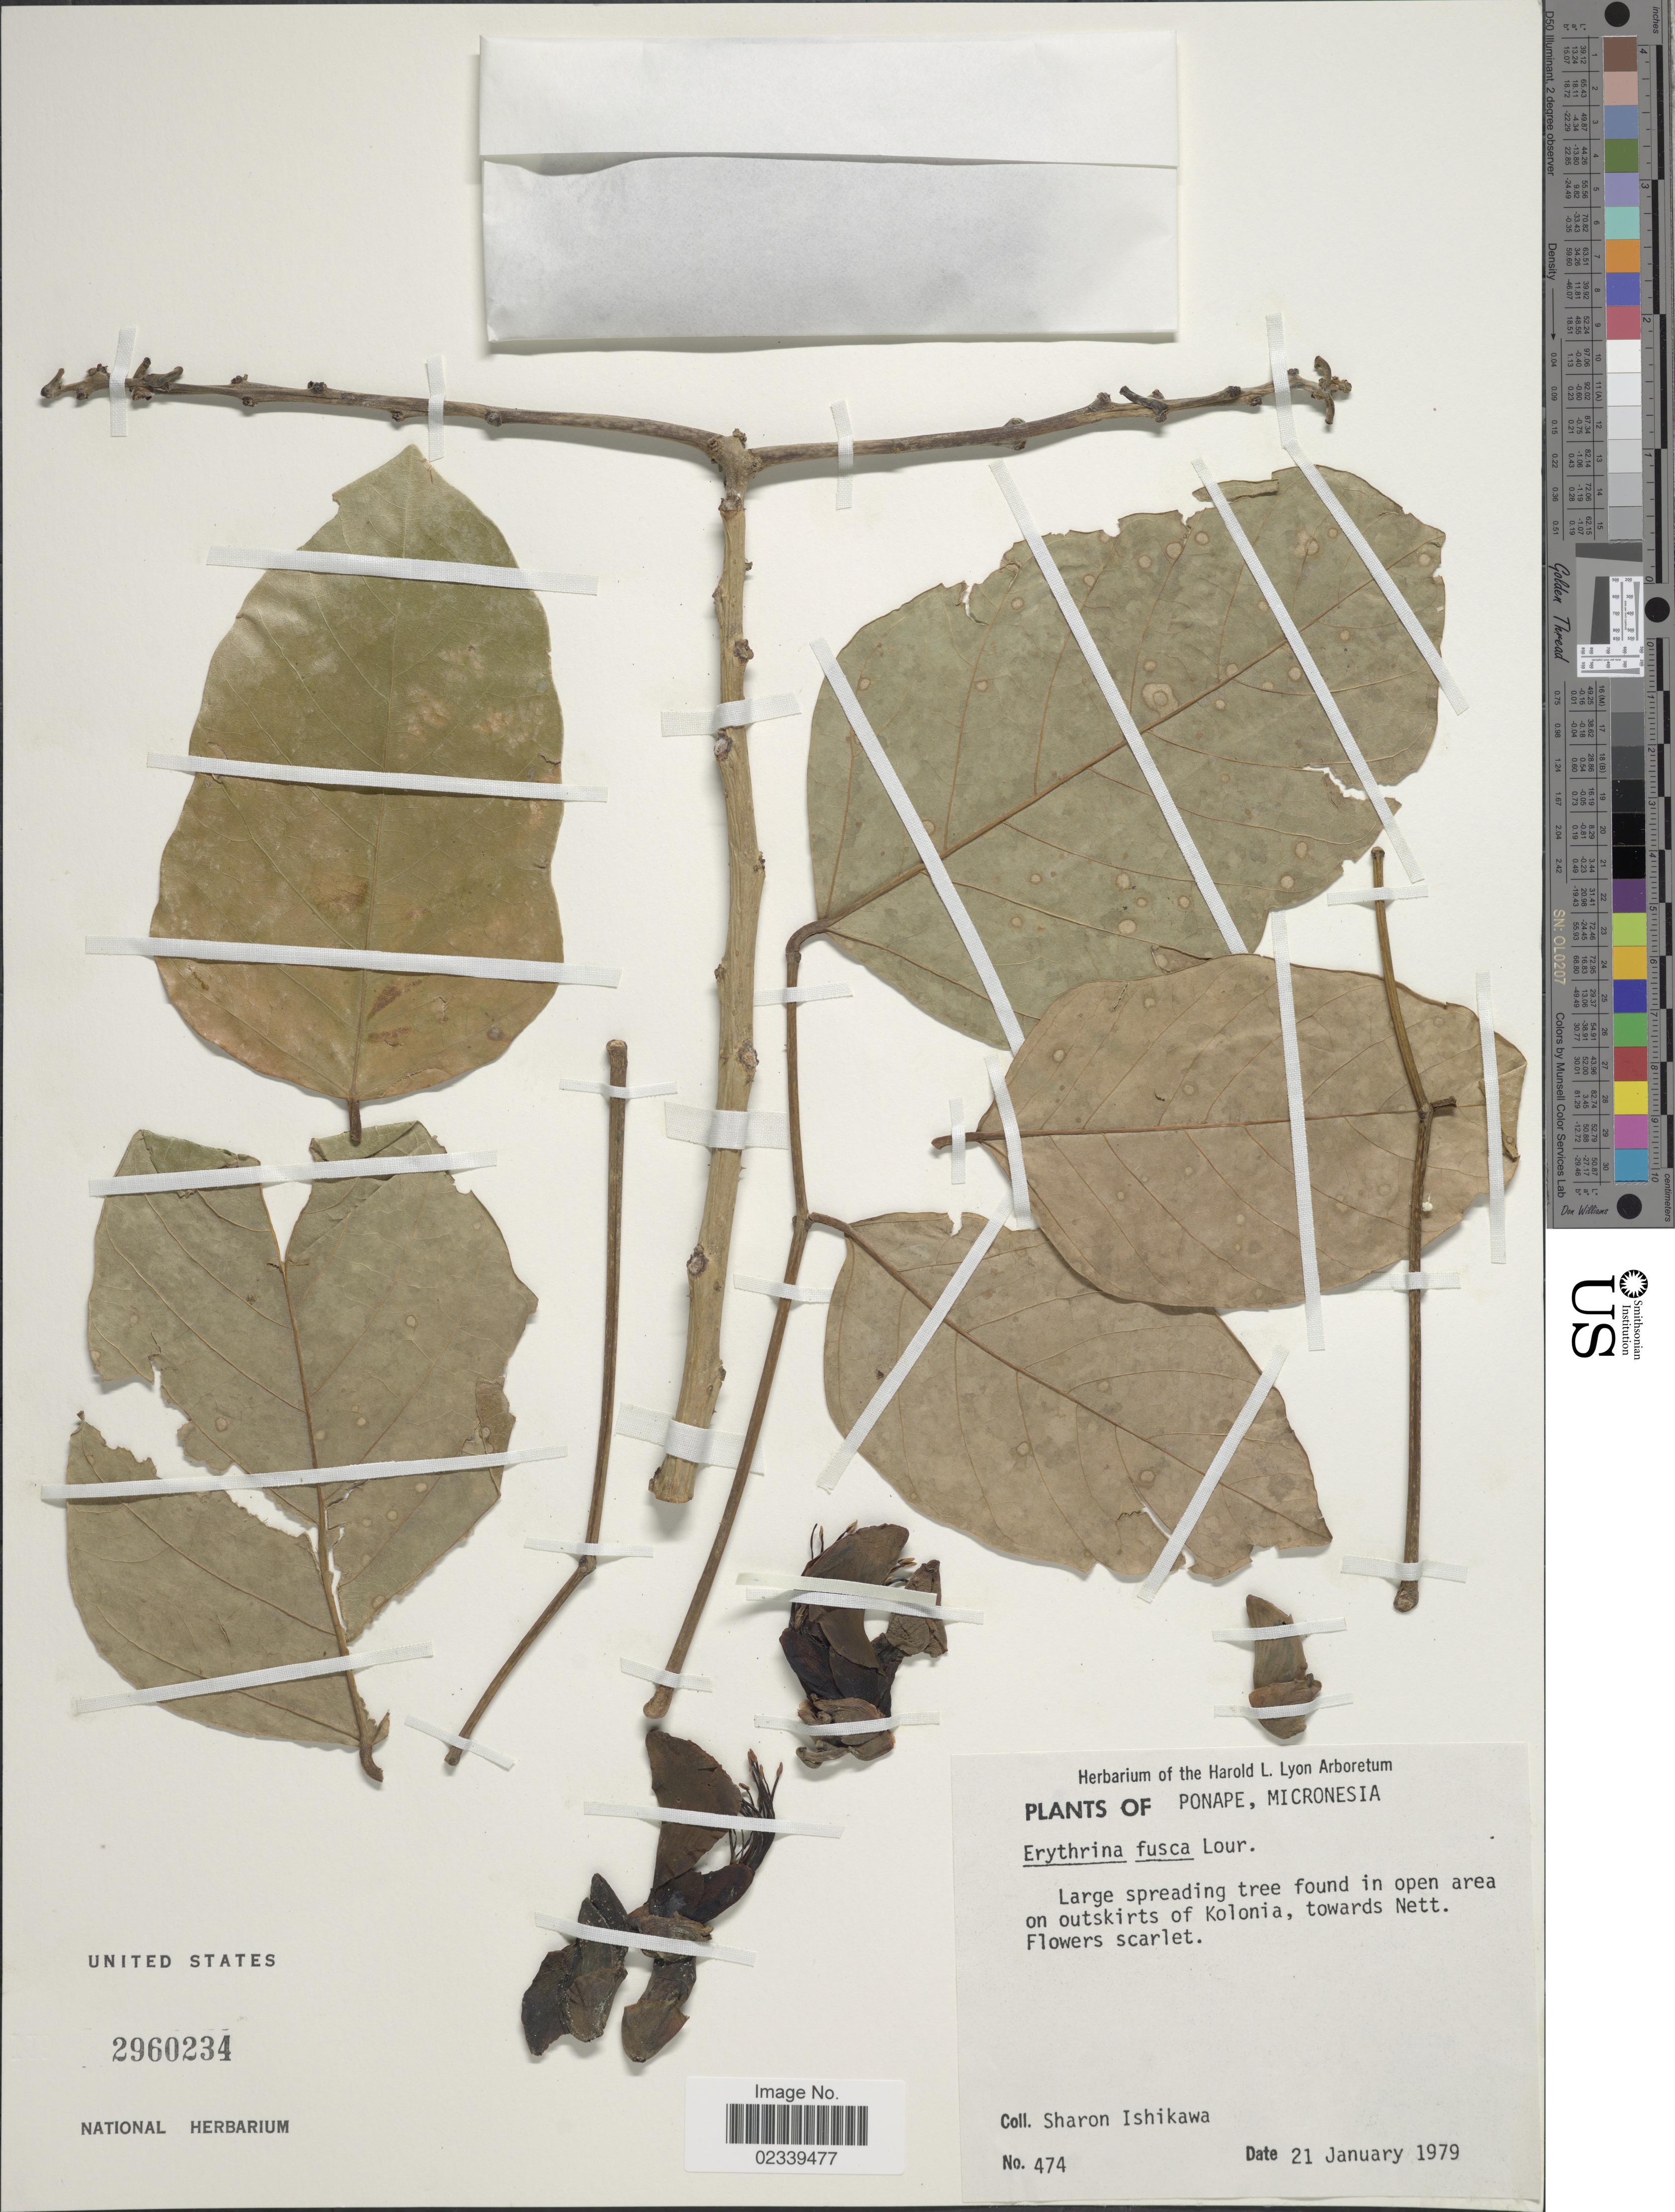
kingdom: Plantae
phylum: Tracheophyta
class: Magnoliopsida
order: Fabales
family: Fabaceae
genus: Erythrina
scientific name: Erythrina fusca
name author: Lour.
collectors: S. Ishikawa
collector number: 474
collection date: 1979-01-21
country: Micronesia, Federated States of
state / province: Pohnpei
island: Pohnpei [Ponape]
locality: Ponape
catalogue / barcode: US 2960234